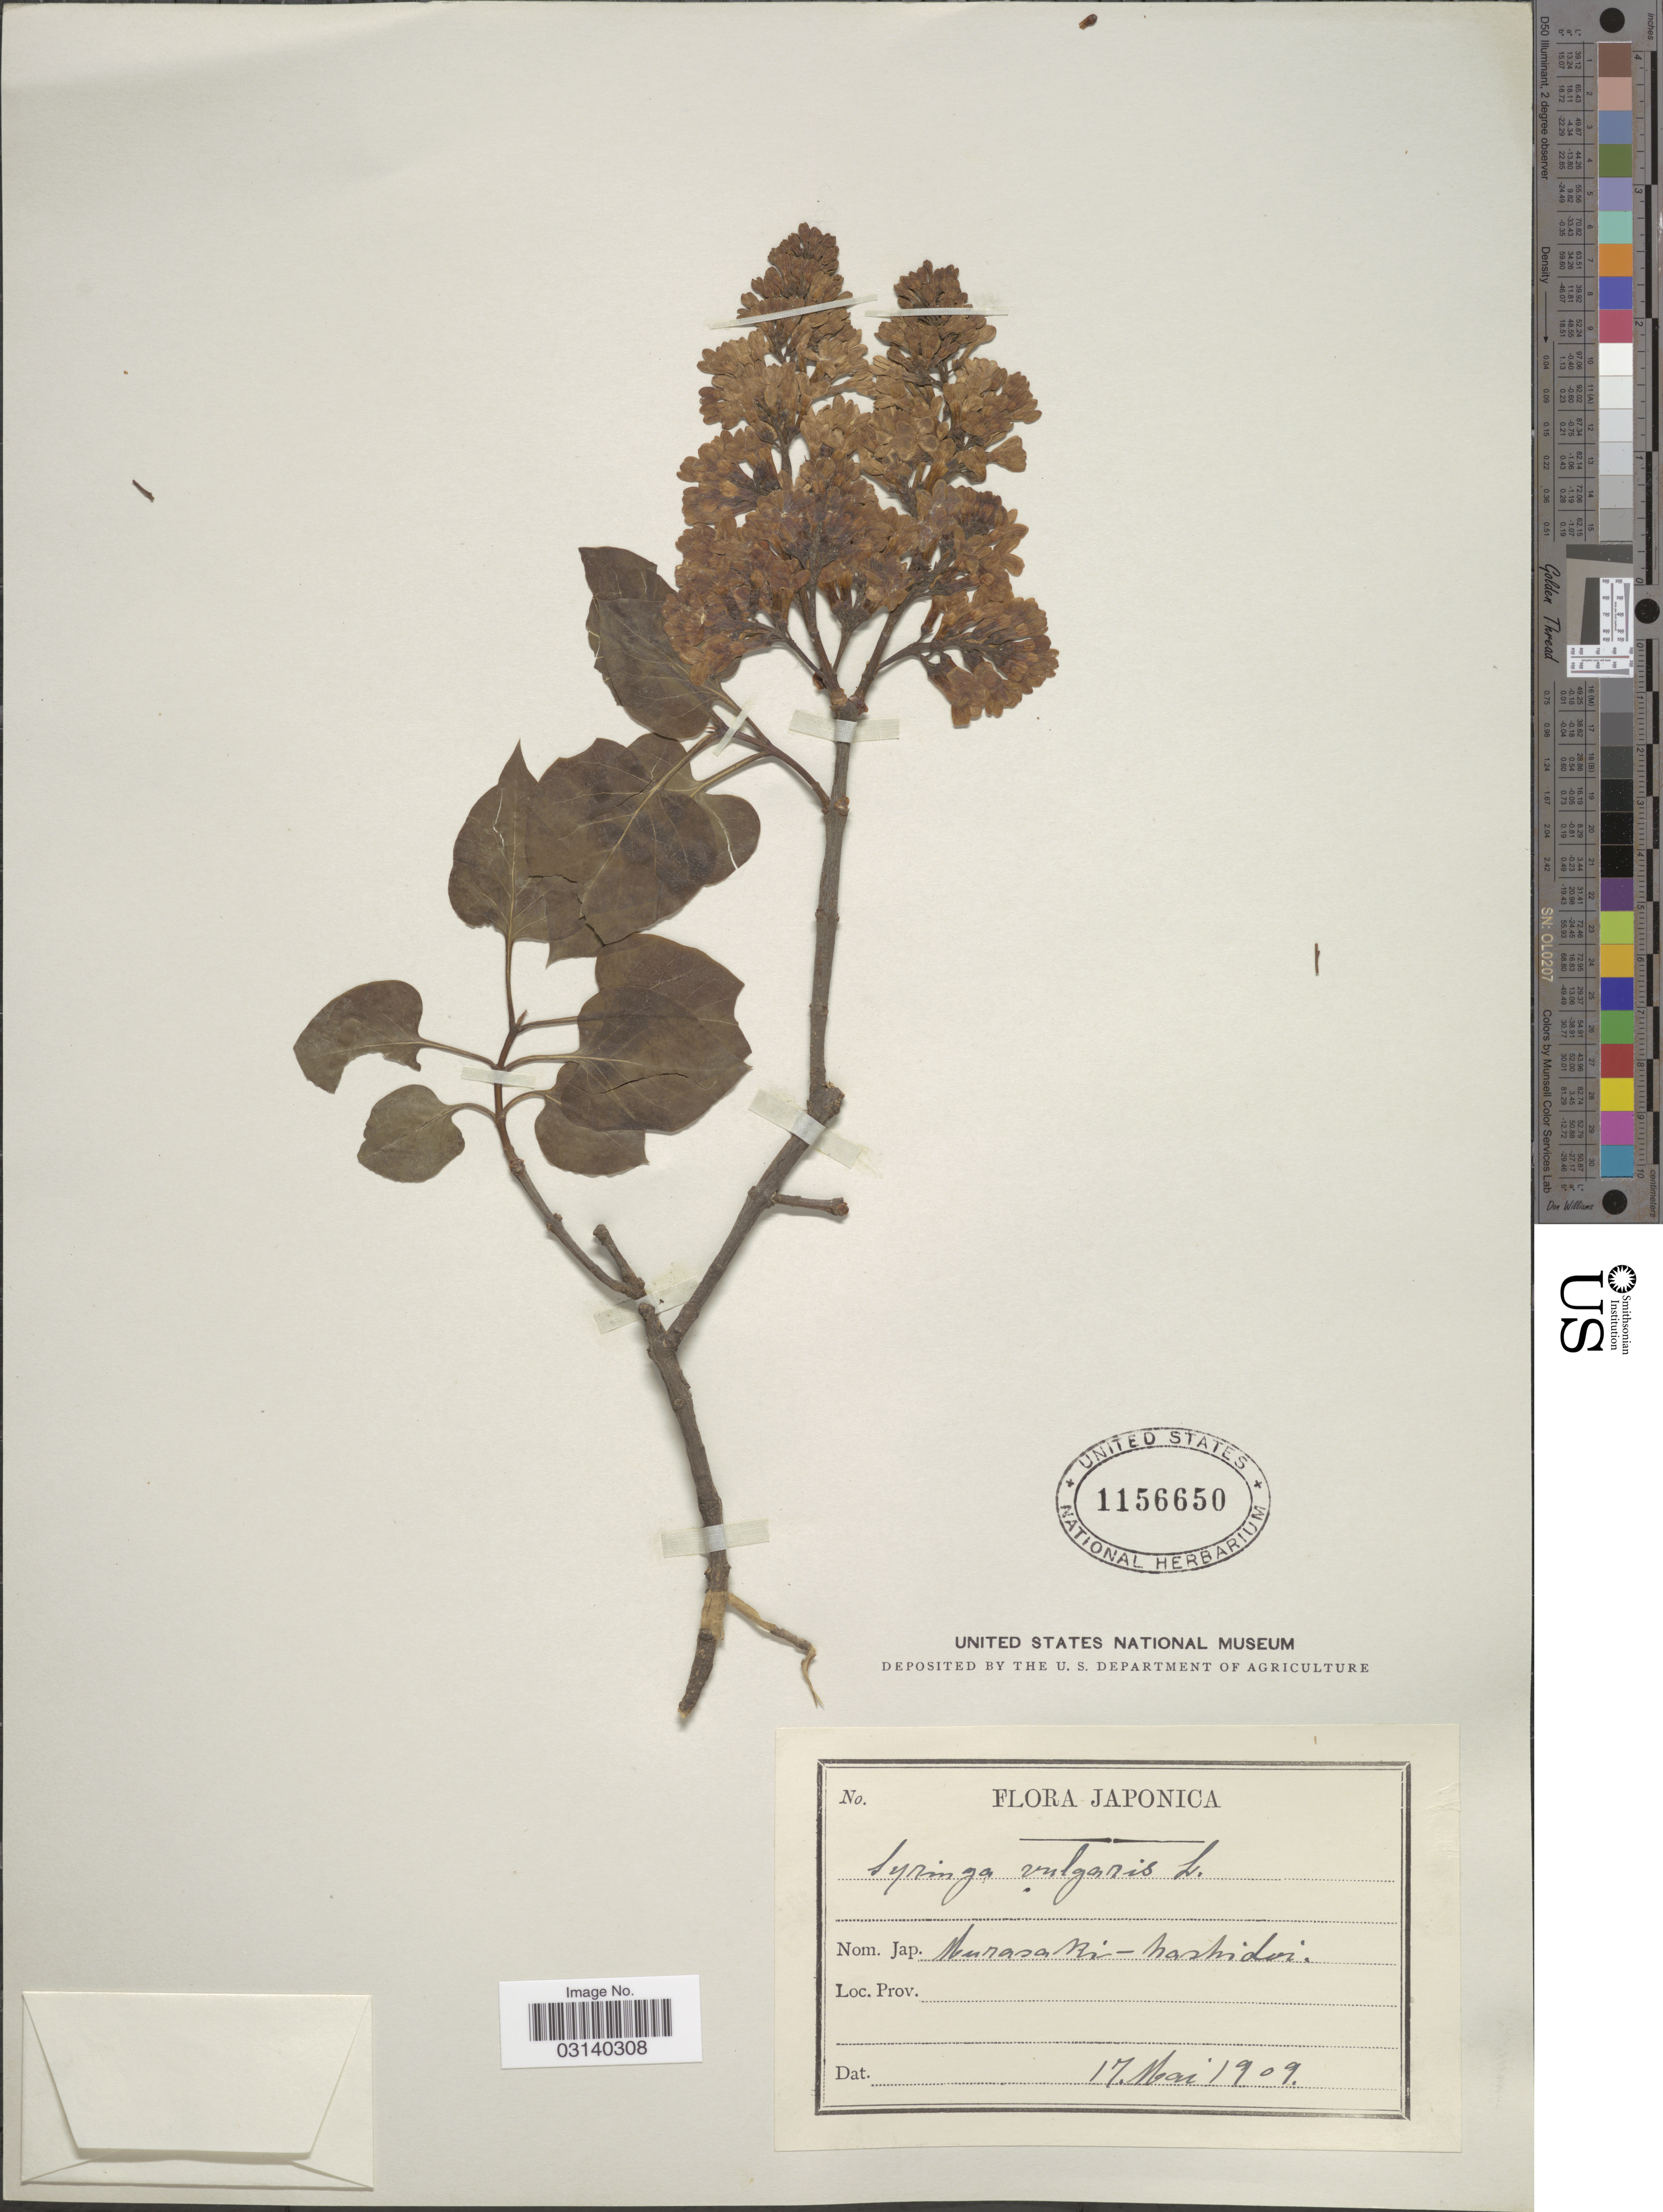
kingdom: Plantae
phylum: Tracheophyta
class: Magnoliopsida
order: Lamiales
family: Oleaceae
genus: Syringa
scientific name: Syringa vulgaris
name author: L.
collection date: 1909-05-17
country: Japan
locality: Japonica.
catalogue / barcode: US 1156650